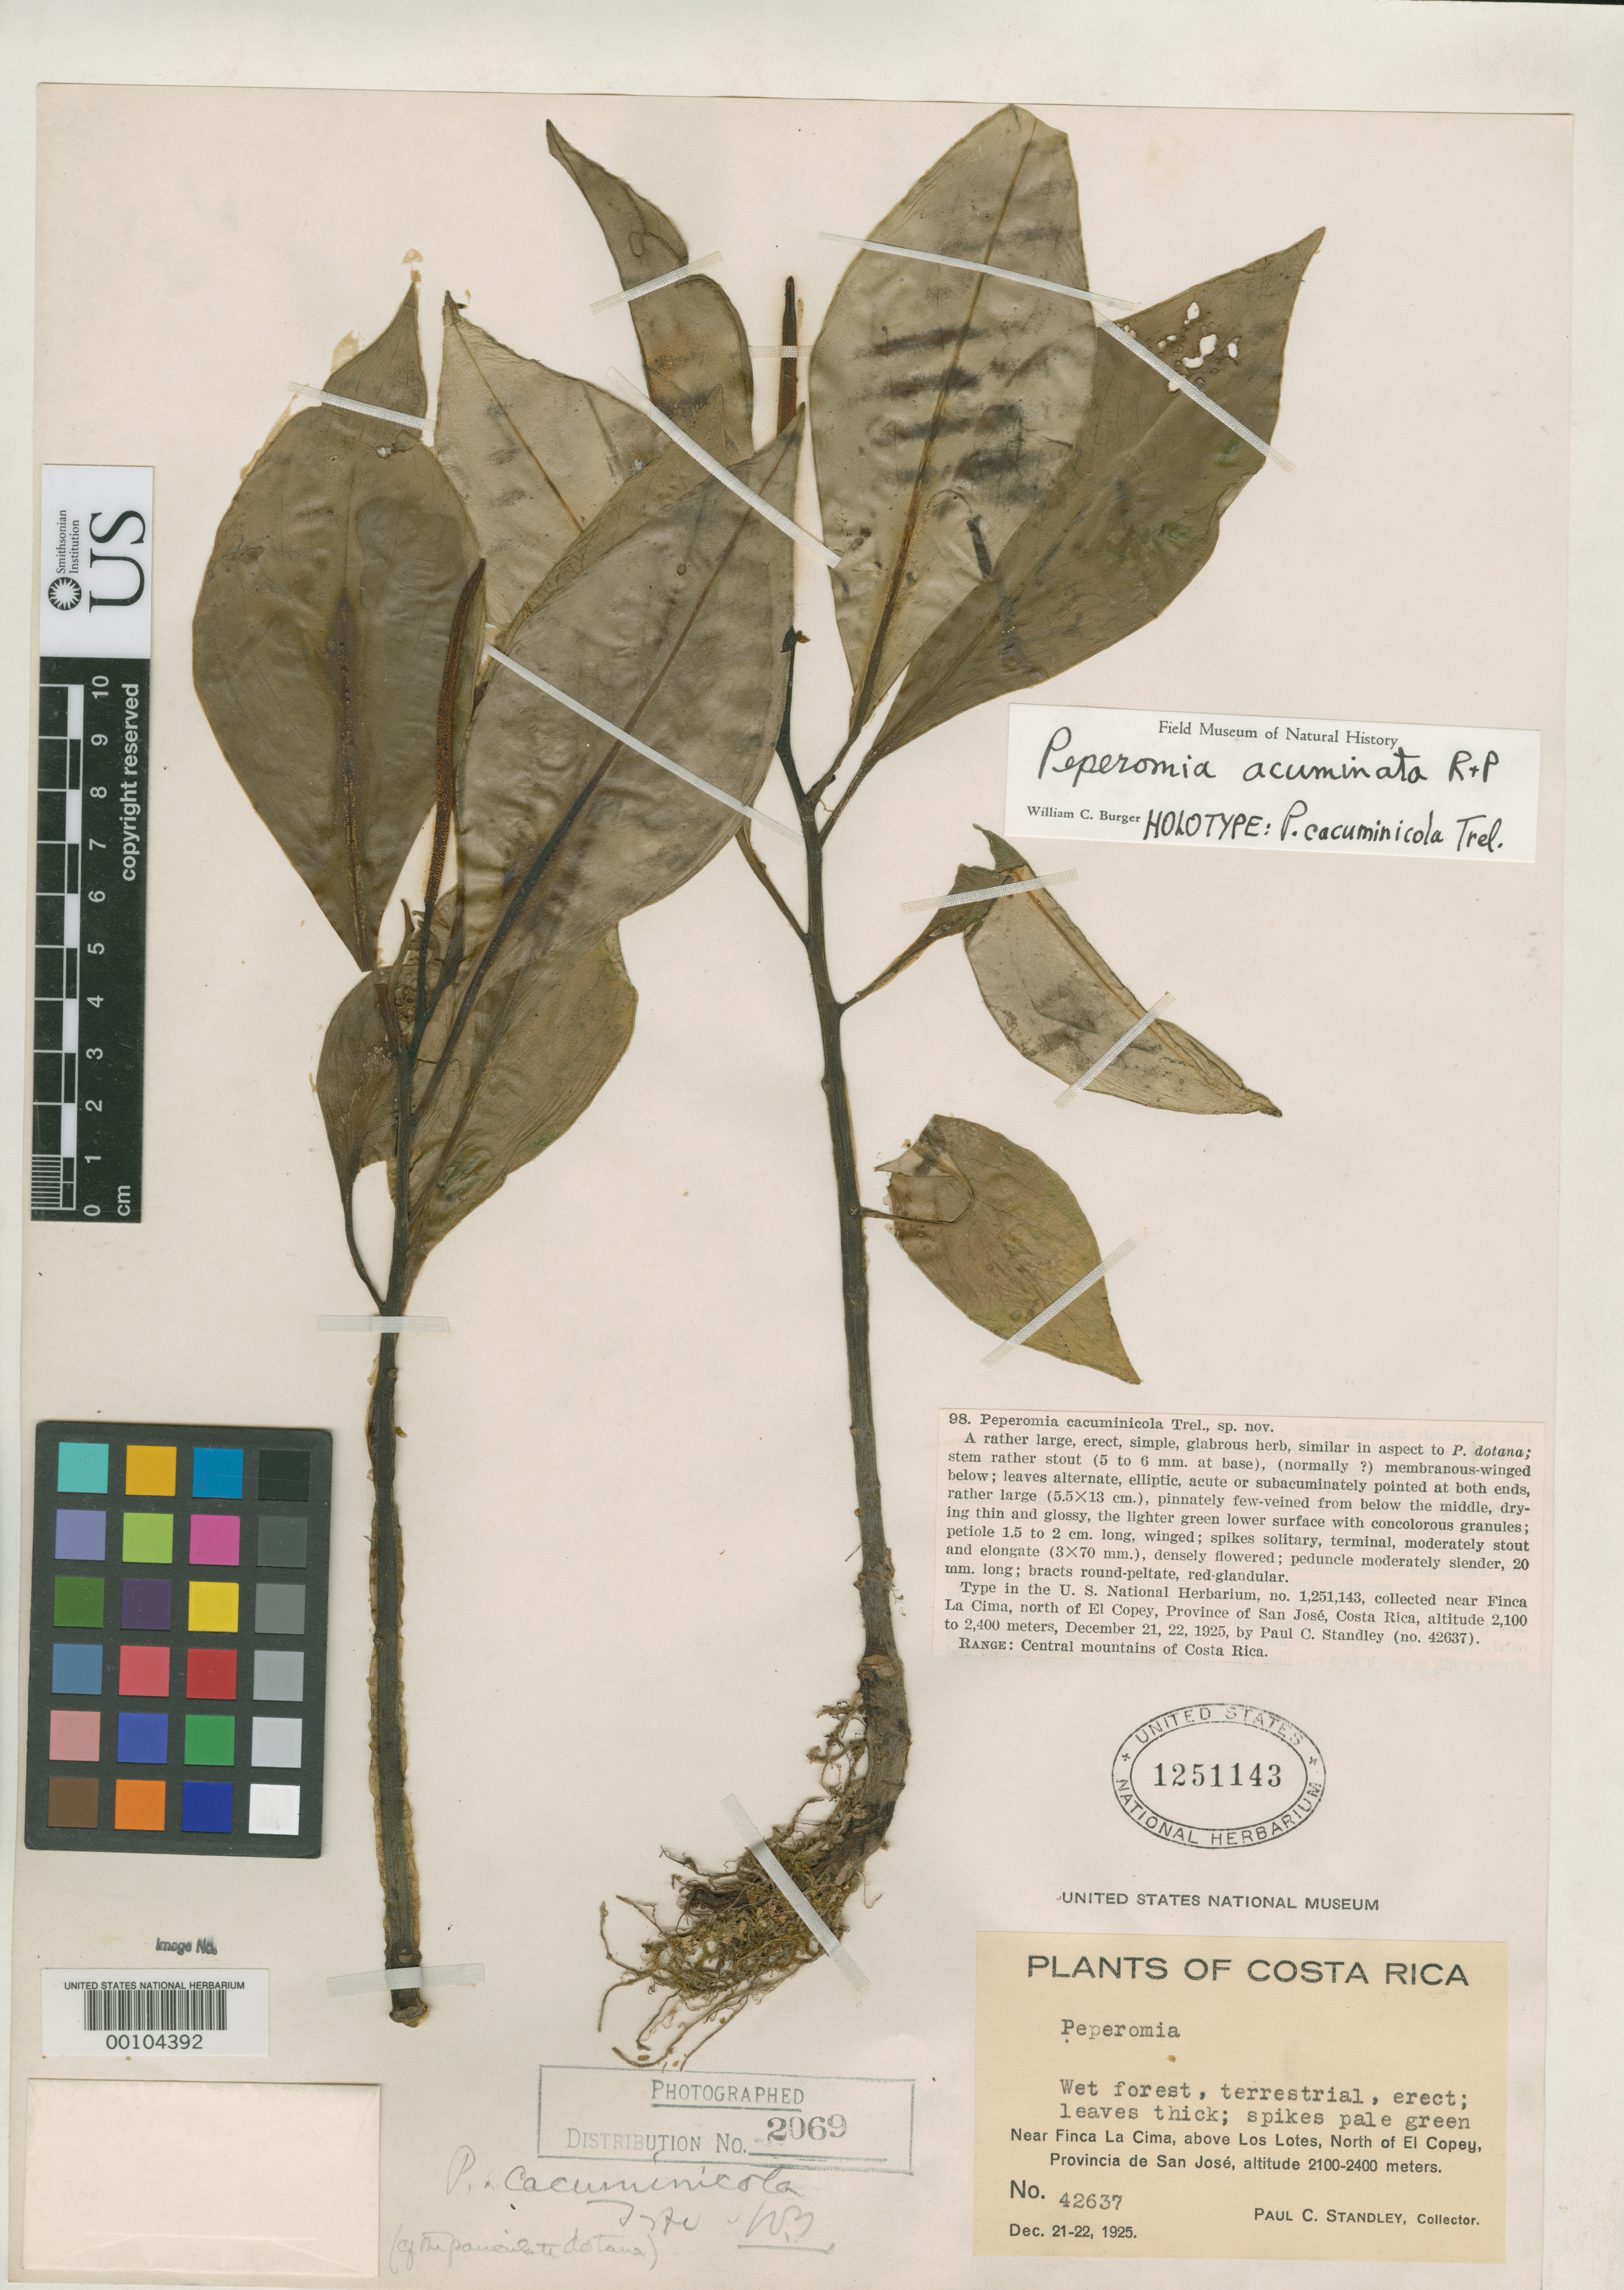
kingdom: Plantae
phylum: Tracheophyta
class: Magnoliopsida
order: Piperales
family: Piperaceae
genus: Peperomia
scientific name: Peperomia cacuminicola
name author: Trel.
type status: Holotype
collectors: P. C. Standley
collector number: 42637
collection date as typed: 21 Dec 1925 to 22 Dec 1925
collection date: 1925-12-21/1925-12-22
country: Costa Rica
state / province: San José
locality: Near Finca La Cima, above Los Lotes, north of El Copey.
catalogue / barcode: US 1251143